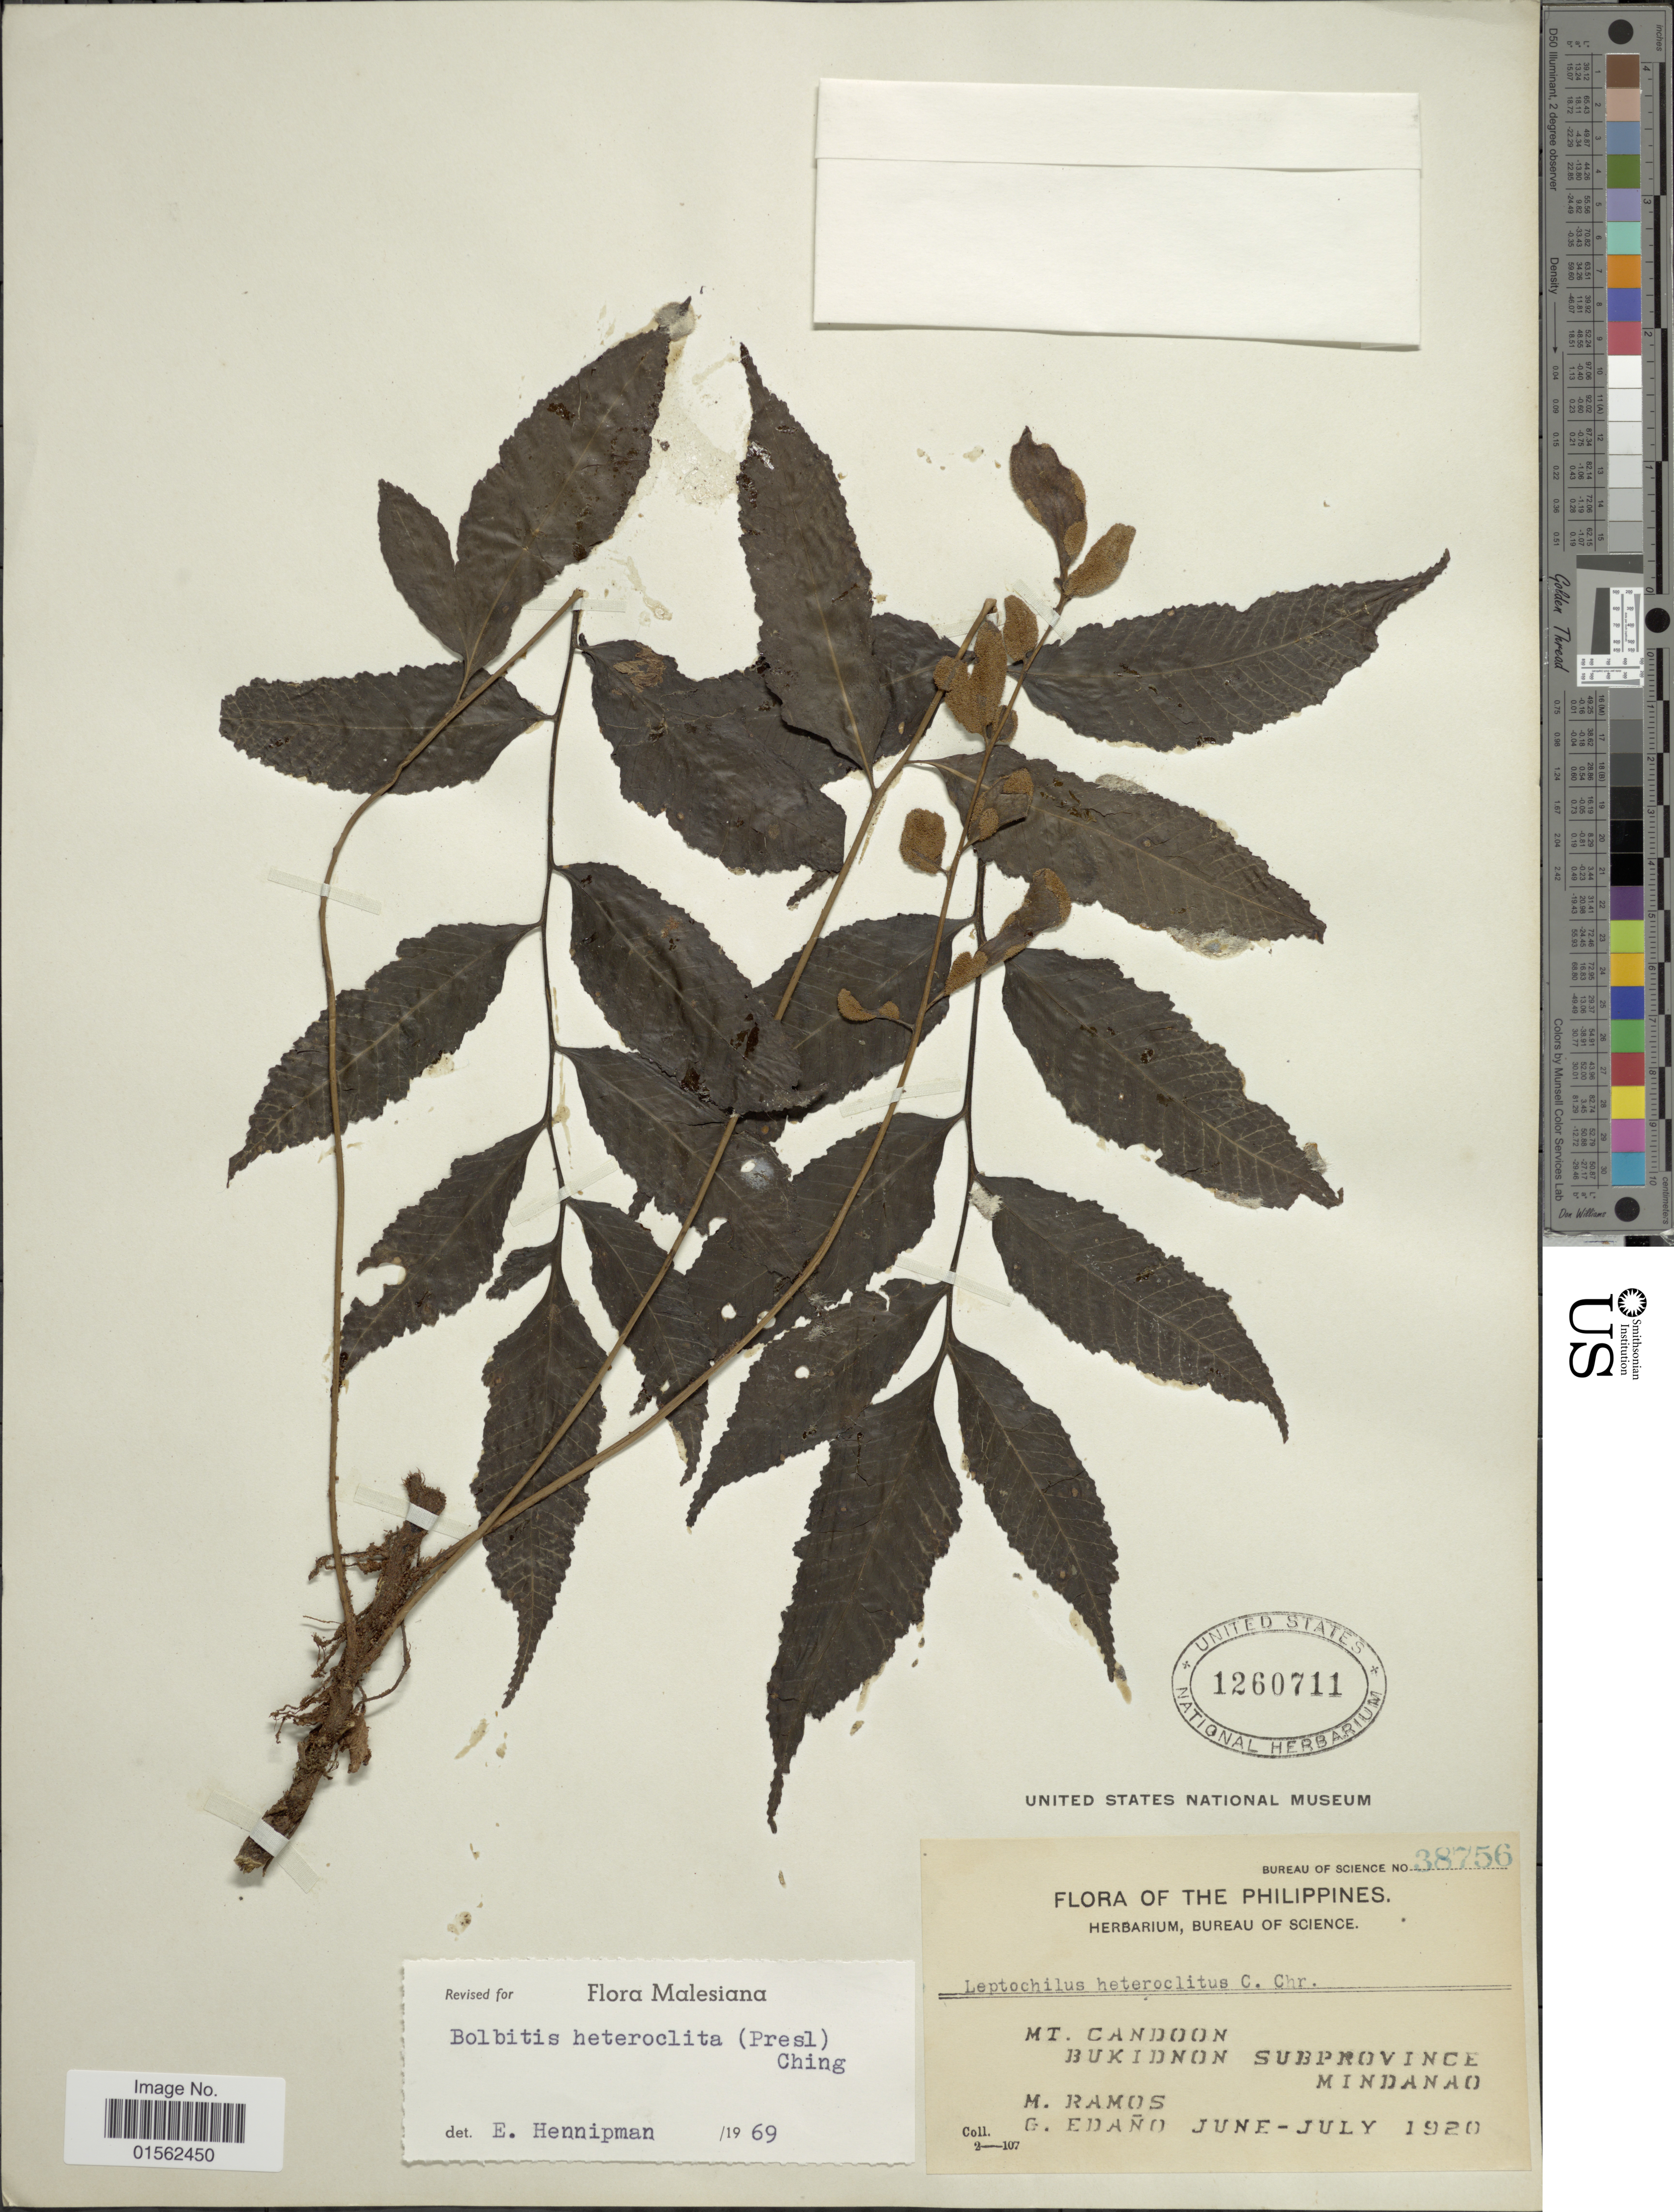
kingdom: Plantae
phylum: Tracheophyta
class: Polypodiopsida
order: Polypodiales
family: Dryopteridaceae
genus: Bolbitis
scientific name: Bolbitis heteroclita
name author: (C. Presl) Ching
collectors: M. Ramos & G. Edaño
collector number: Bureau of Science 38756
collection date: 1920-06/1920-07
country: Philippines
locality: Philippines, Mt. Candoon, Bukidon Subprovince Mindanao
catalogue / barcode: US 1260711